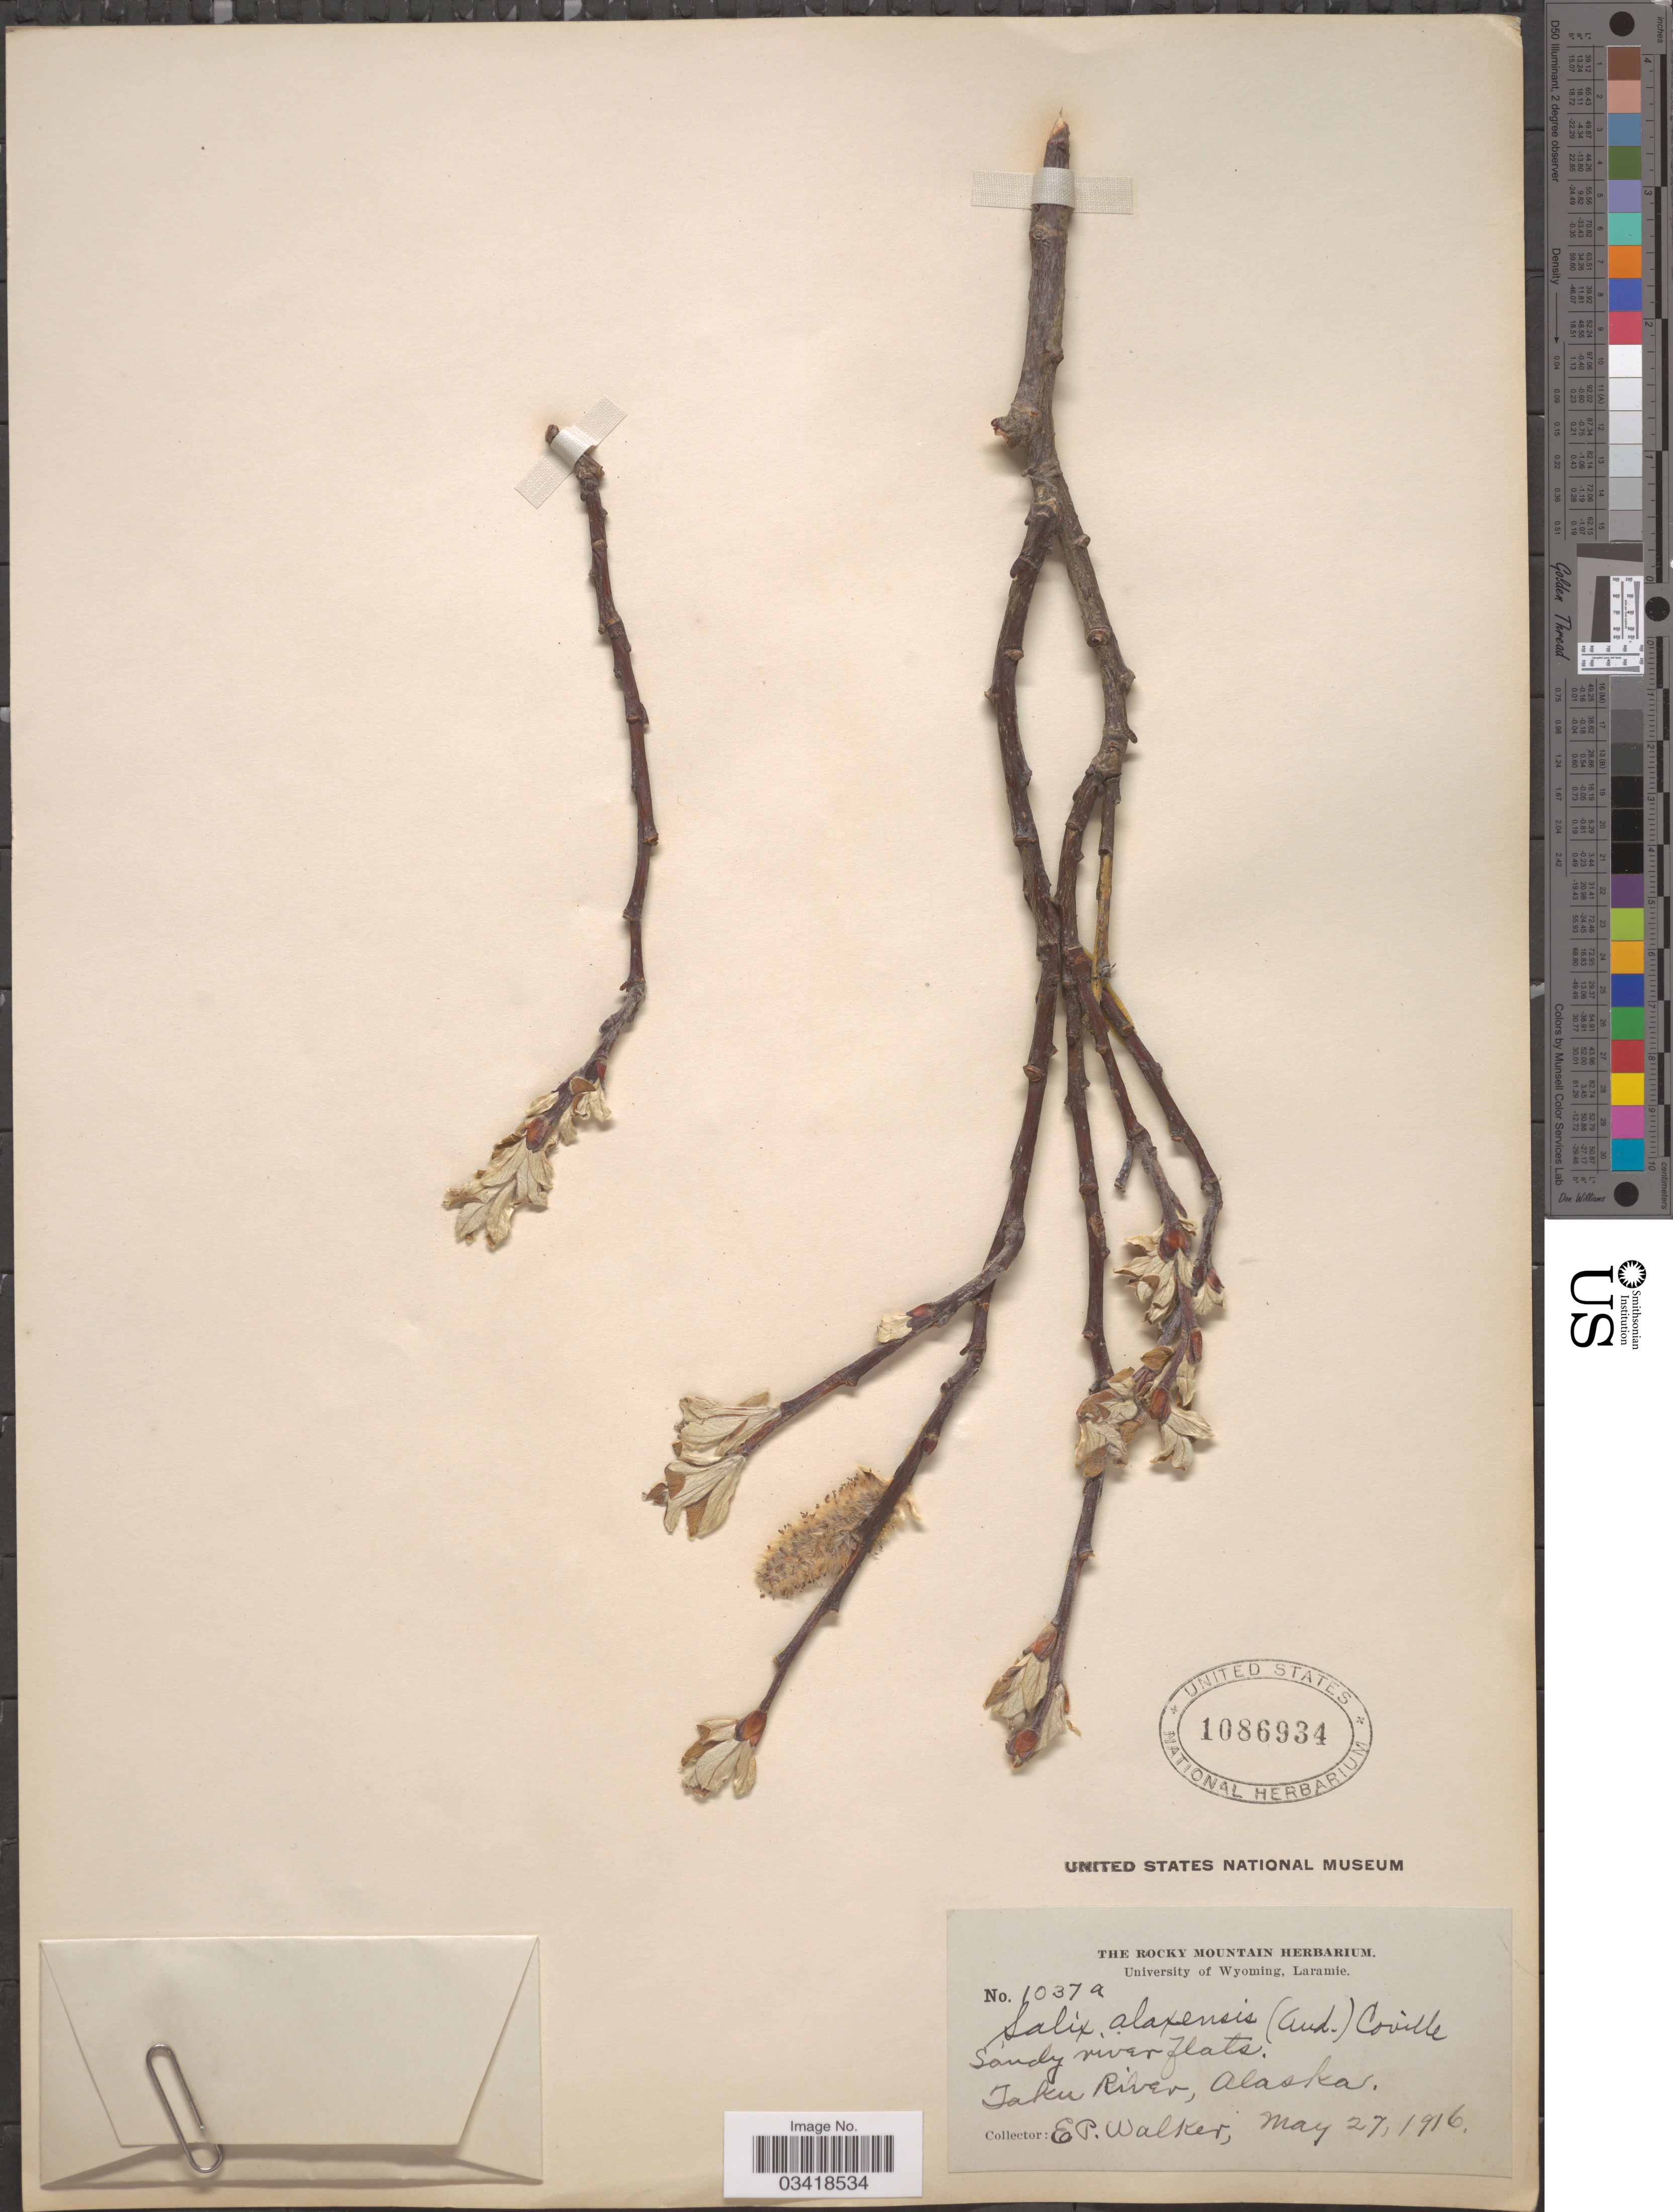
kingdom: Plantae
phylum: Tracheophyta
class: Magnoliopsida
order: Malpighiales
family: Salicaceae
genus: Salix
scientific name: Salix alaxensis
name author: (Andersson) Coville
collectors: E. Walker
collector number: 1037a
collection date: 1916-05-27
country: United States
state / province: Alaska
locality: Sandy river flats. Taku River.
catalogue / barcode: US 1086934